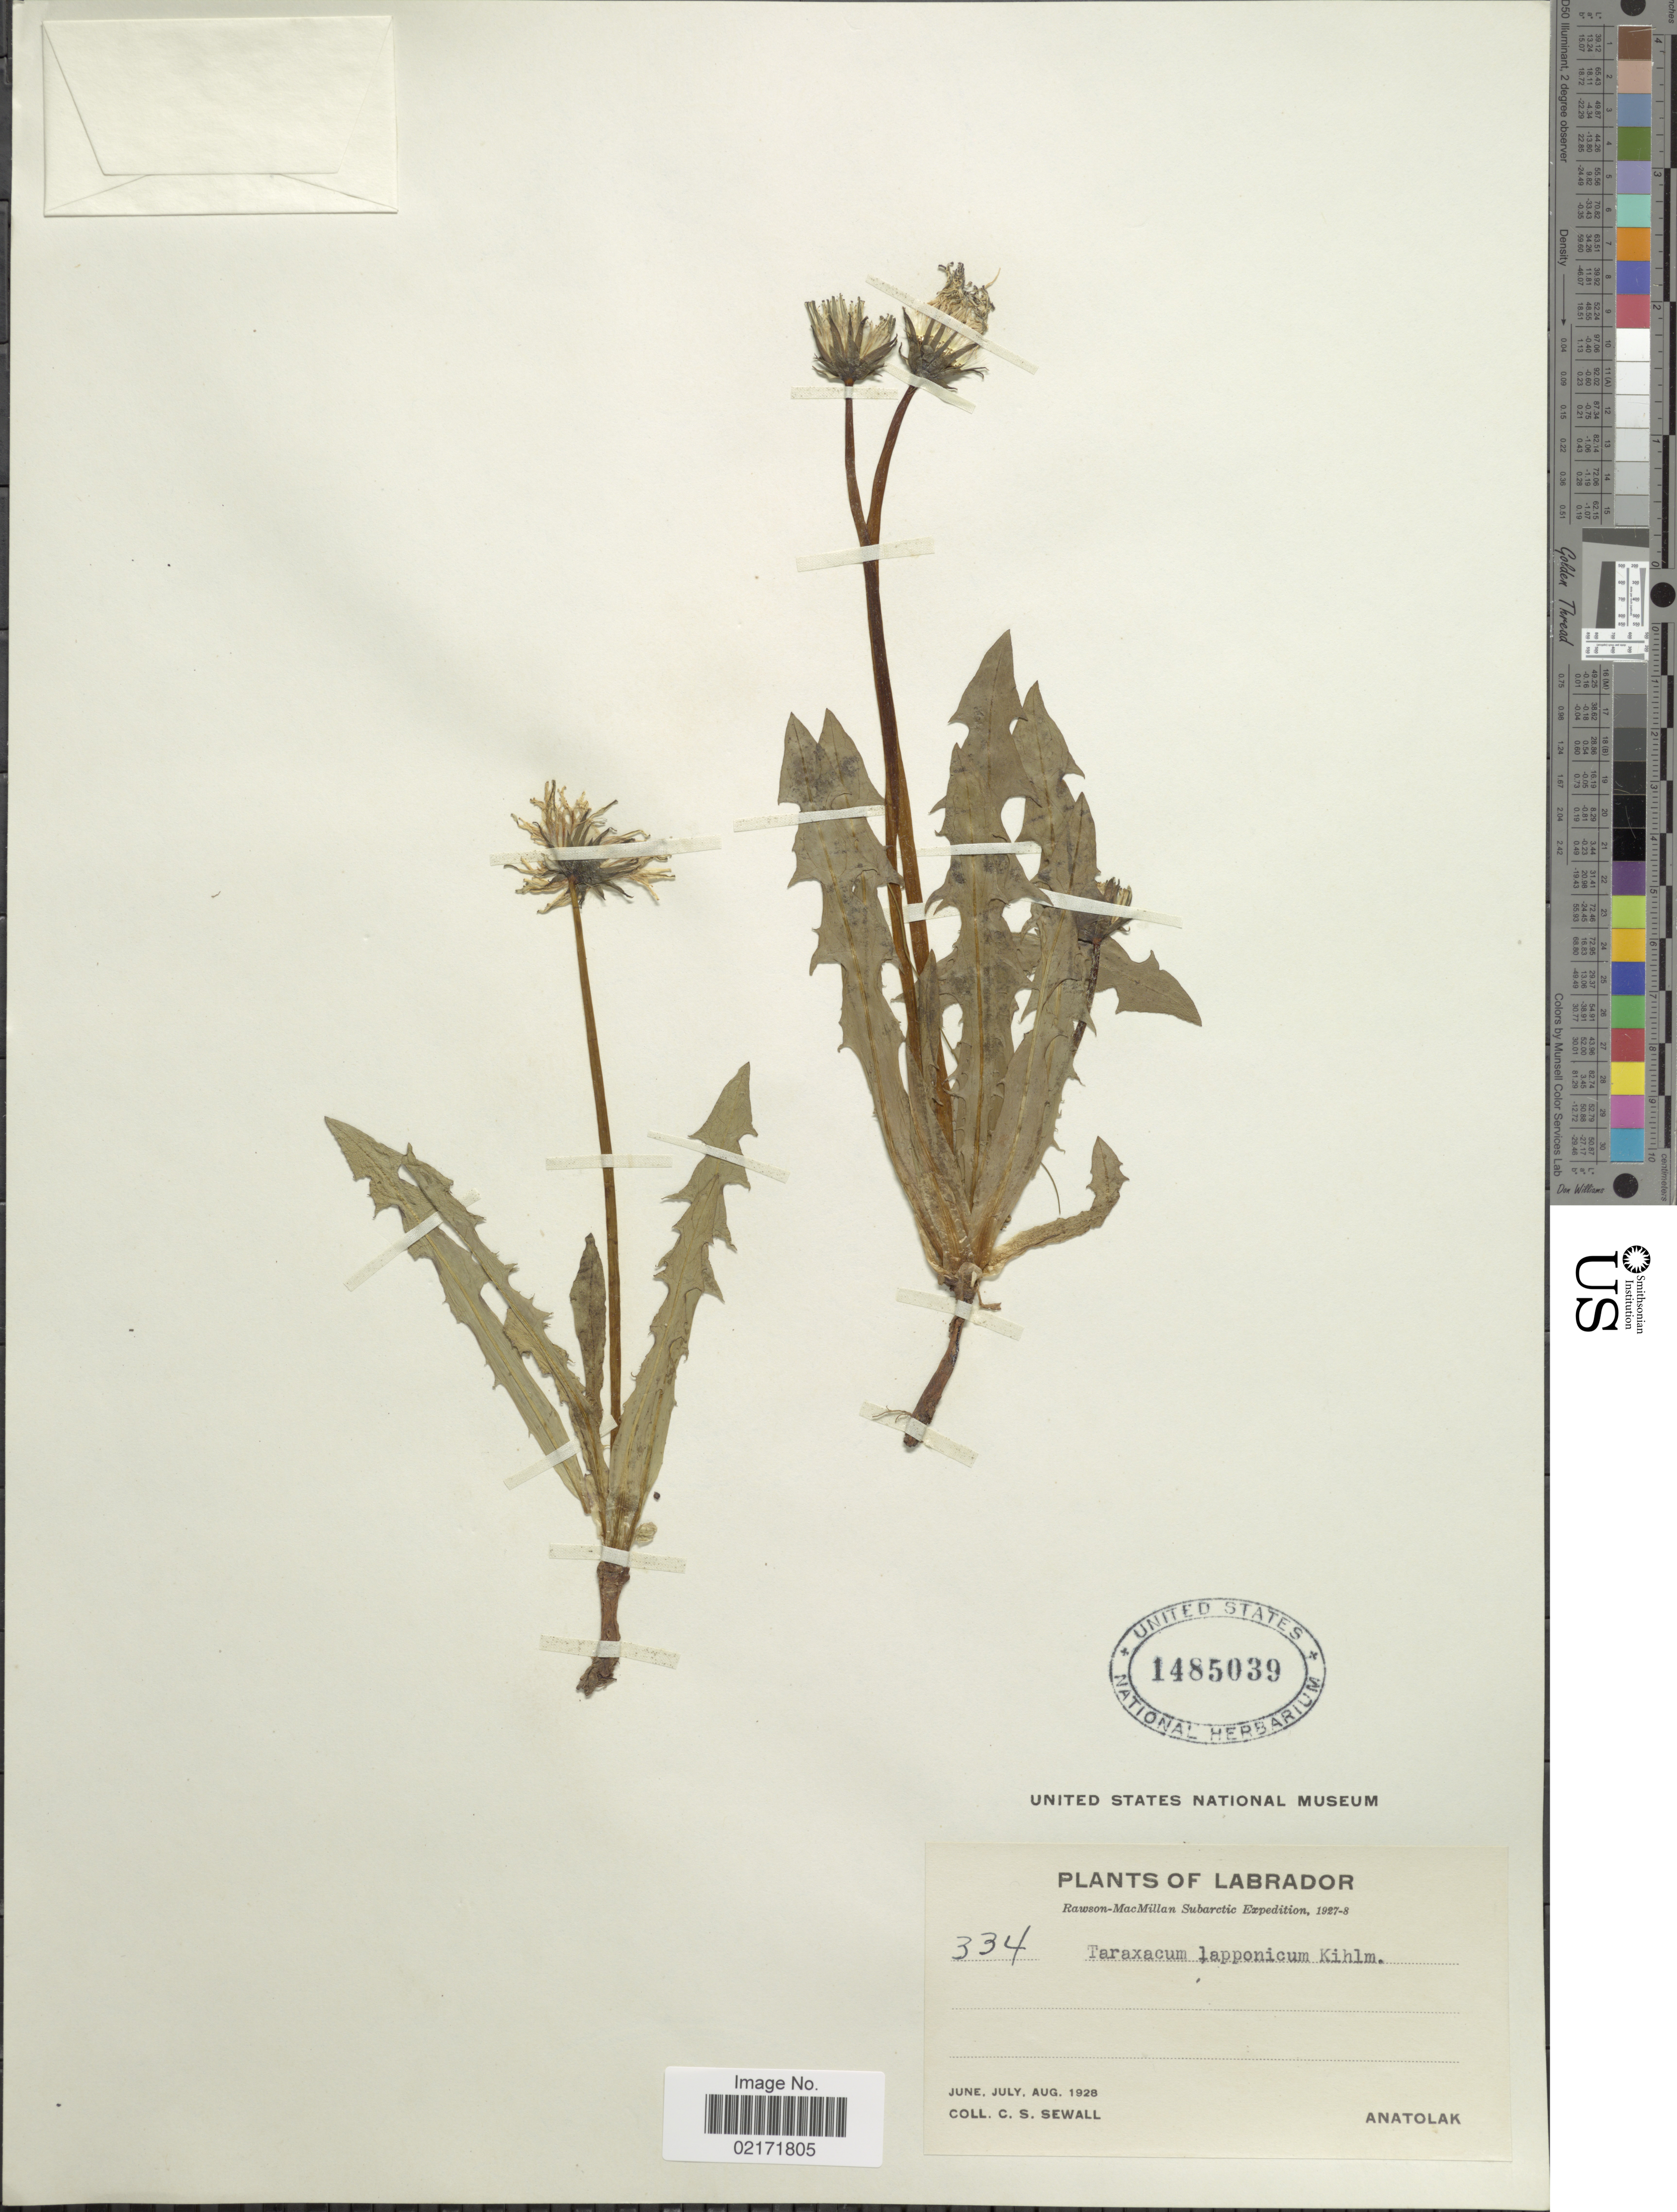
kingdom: Plantae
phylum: Tracheophyta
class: Magnoliopsida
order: Asterales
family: Asteraceae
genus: Taraxacum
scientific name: Taraxacum croceum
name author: Dahlst.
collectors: C. Sewall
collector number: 334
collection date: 1928-06/1928-08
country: Canada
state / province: Newfoundland and Labrador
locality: Labrador, Subarctic, Anatolak.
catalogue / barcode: US 1485039